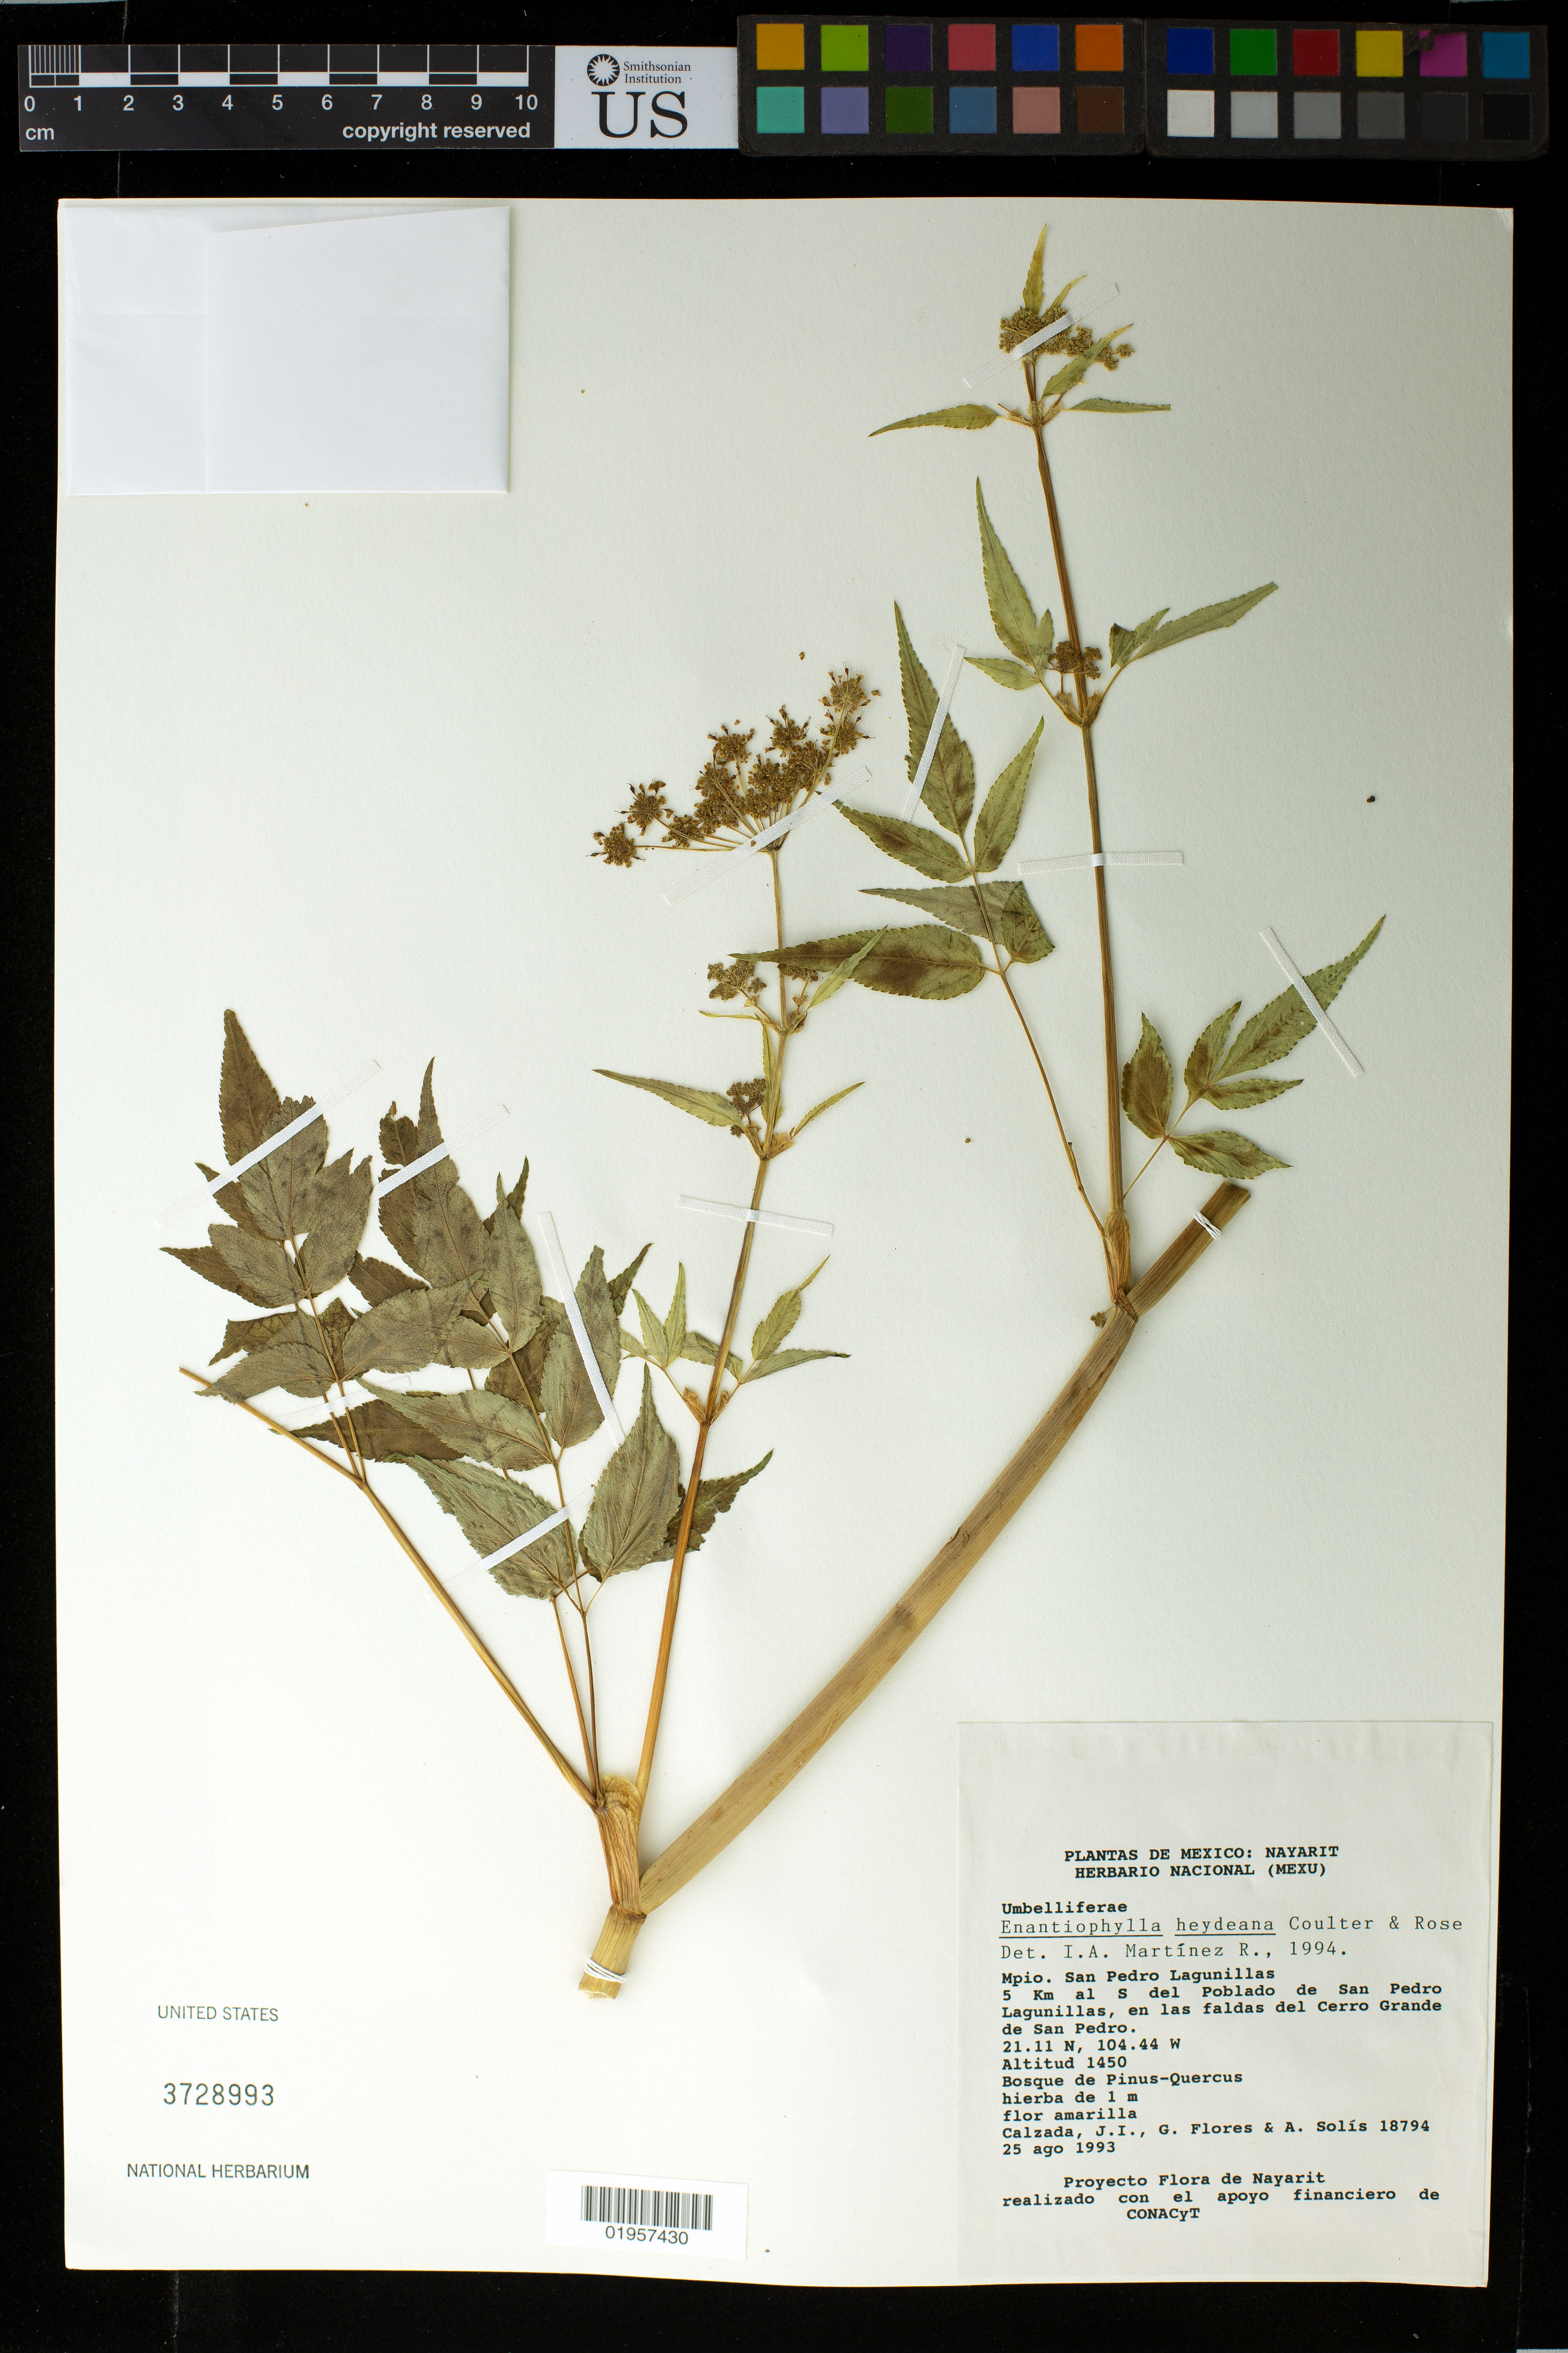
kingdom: Plantae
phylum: Tracheophyta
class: Magnoliopsida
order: Apiales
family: Apiaceae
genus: Enantiophylla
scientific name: Enantiophylla heydeana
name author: J.M. Coult. & Rose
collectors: J. I. Calzada, G. Flores F. & A. Solís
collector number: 18794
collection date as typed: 25 ago 1993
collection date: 1993-08-25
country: Mexico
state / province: Nayarit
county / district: San Pedro Lagunillas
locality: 5 Km al S del Poblado de San Pedro Lagunillas, en las faldas del Cerro Grande de San Pedro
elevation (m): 1450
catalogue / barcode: US 3728993